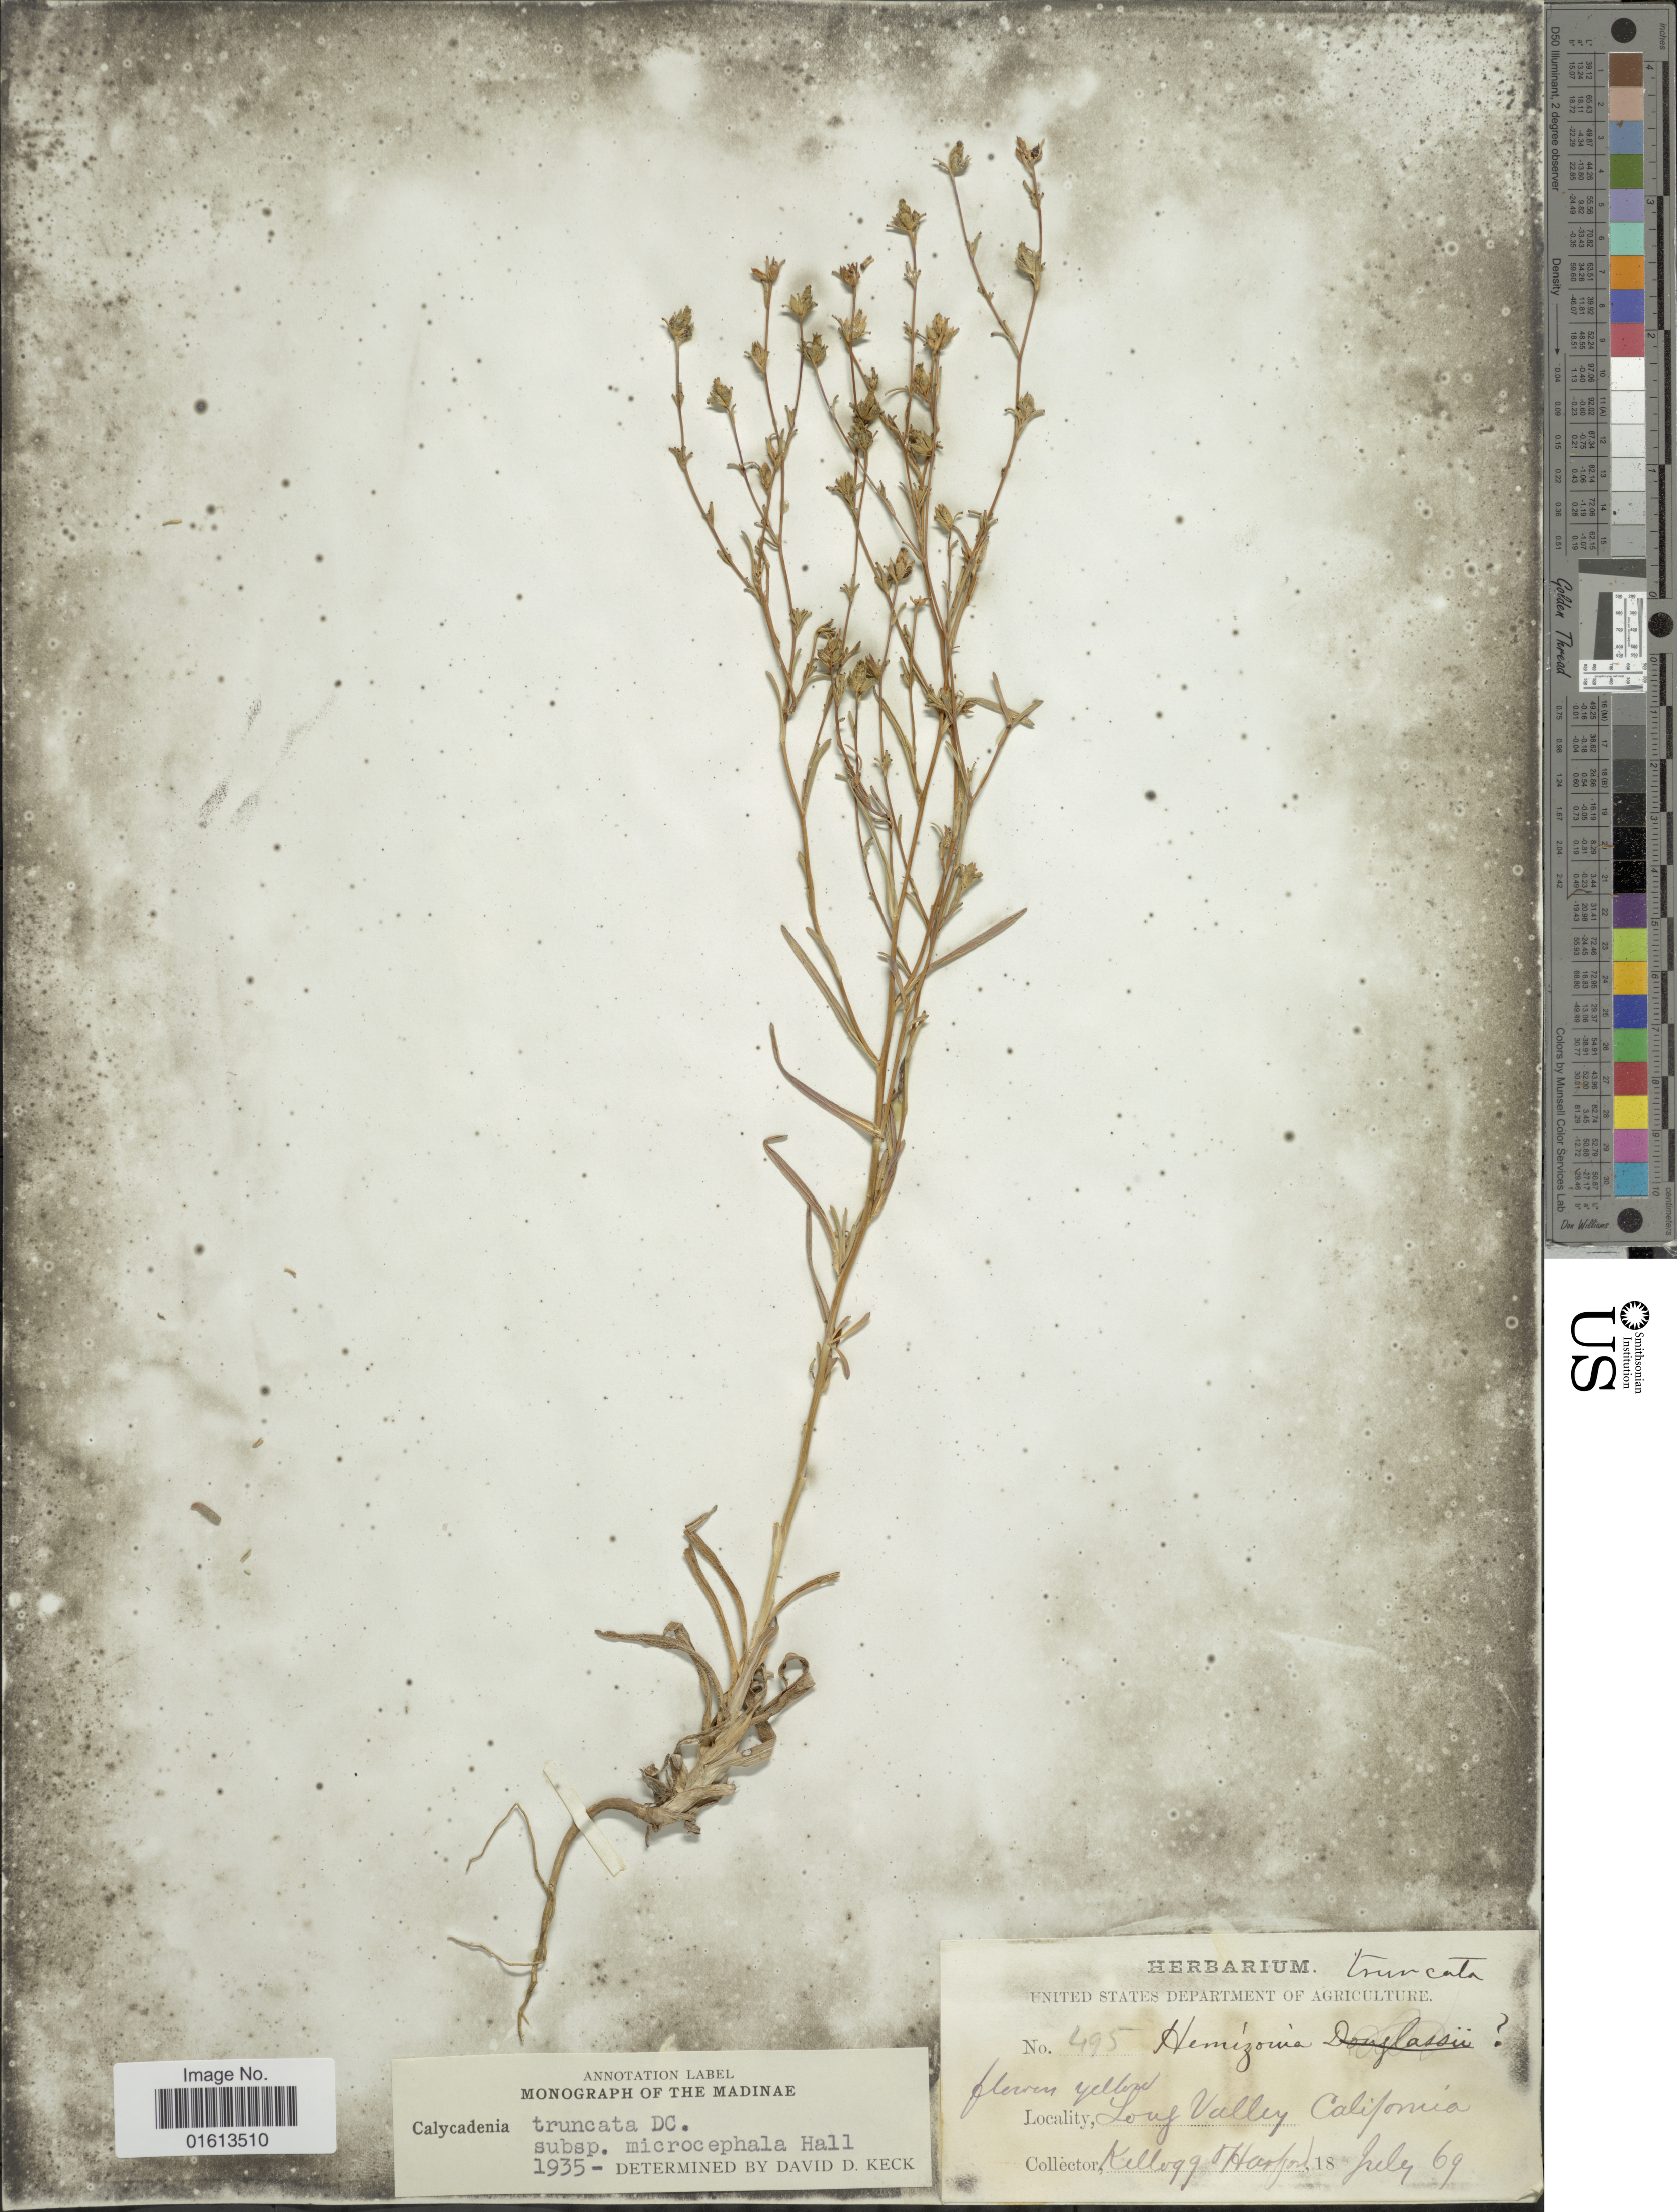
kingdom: Plantae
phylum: Tracheophyta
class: Magnoliopsida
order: Asterales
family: Asteraceae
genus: Calycadenia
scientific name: Calycadenia truncata subsp. scabrella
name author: (Drew) D.D. Keck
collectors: -. Kellog & Harford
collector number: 495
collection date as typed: Transcribed d/m/y: 18/7/69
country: United States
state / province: California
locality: Louf Valley